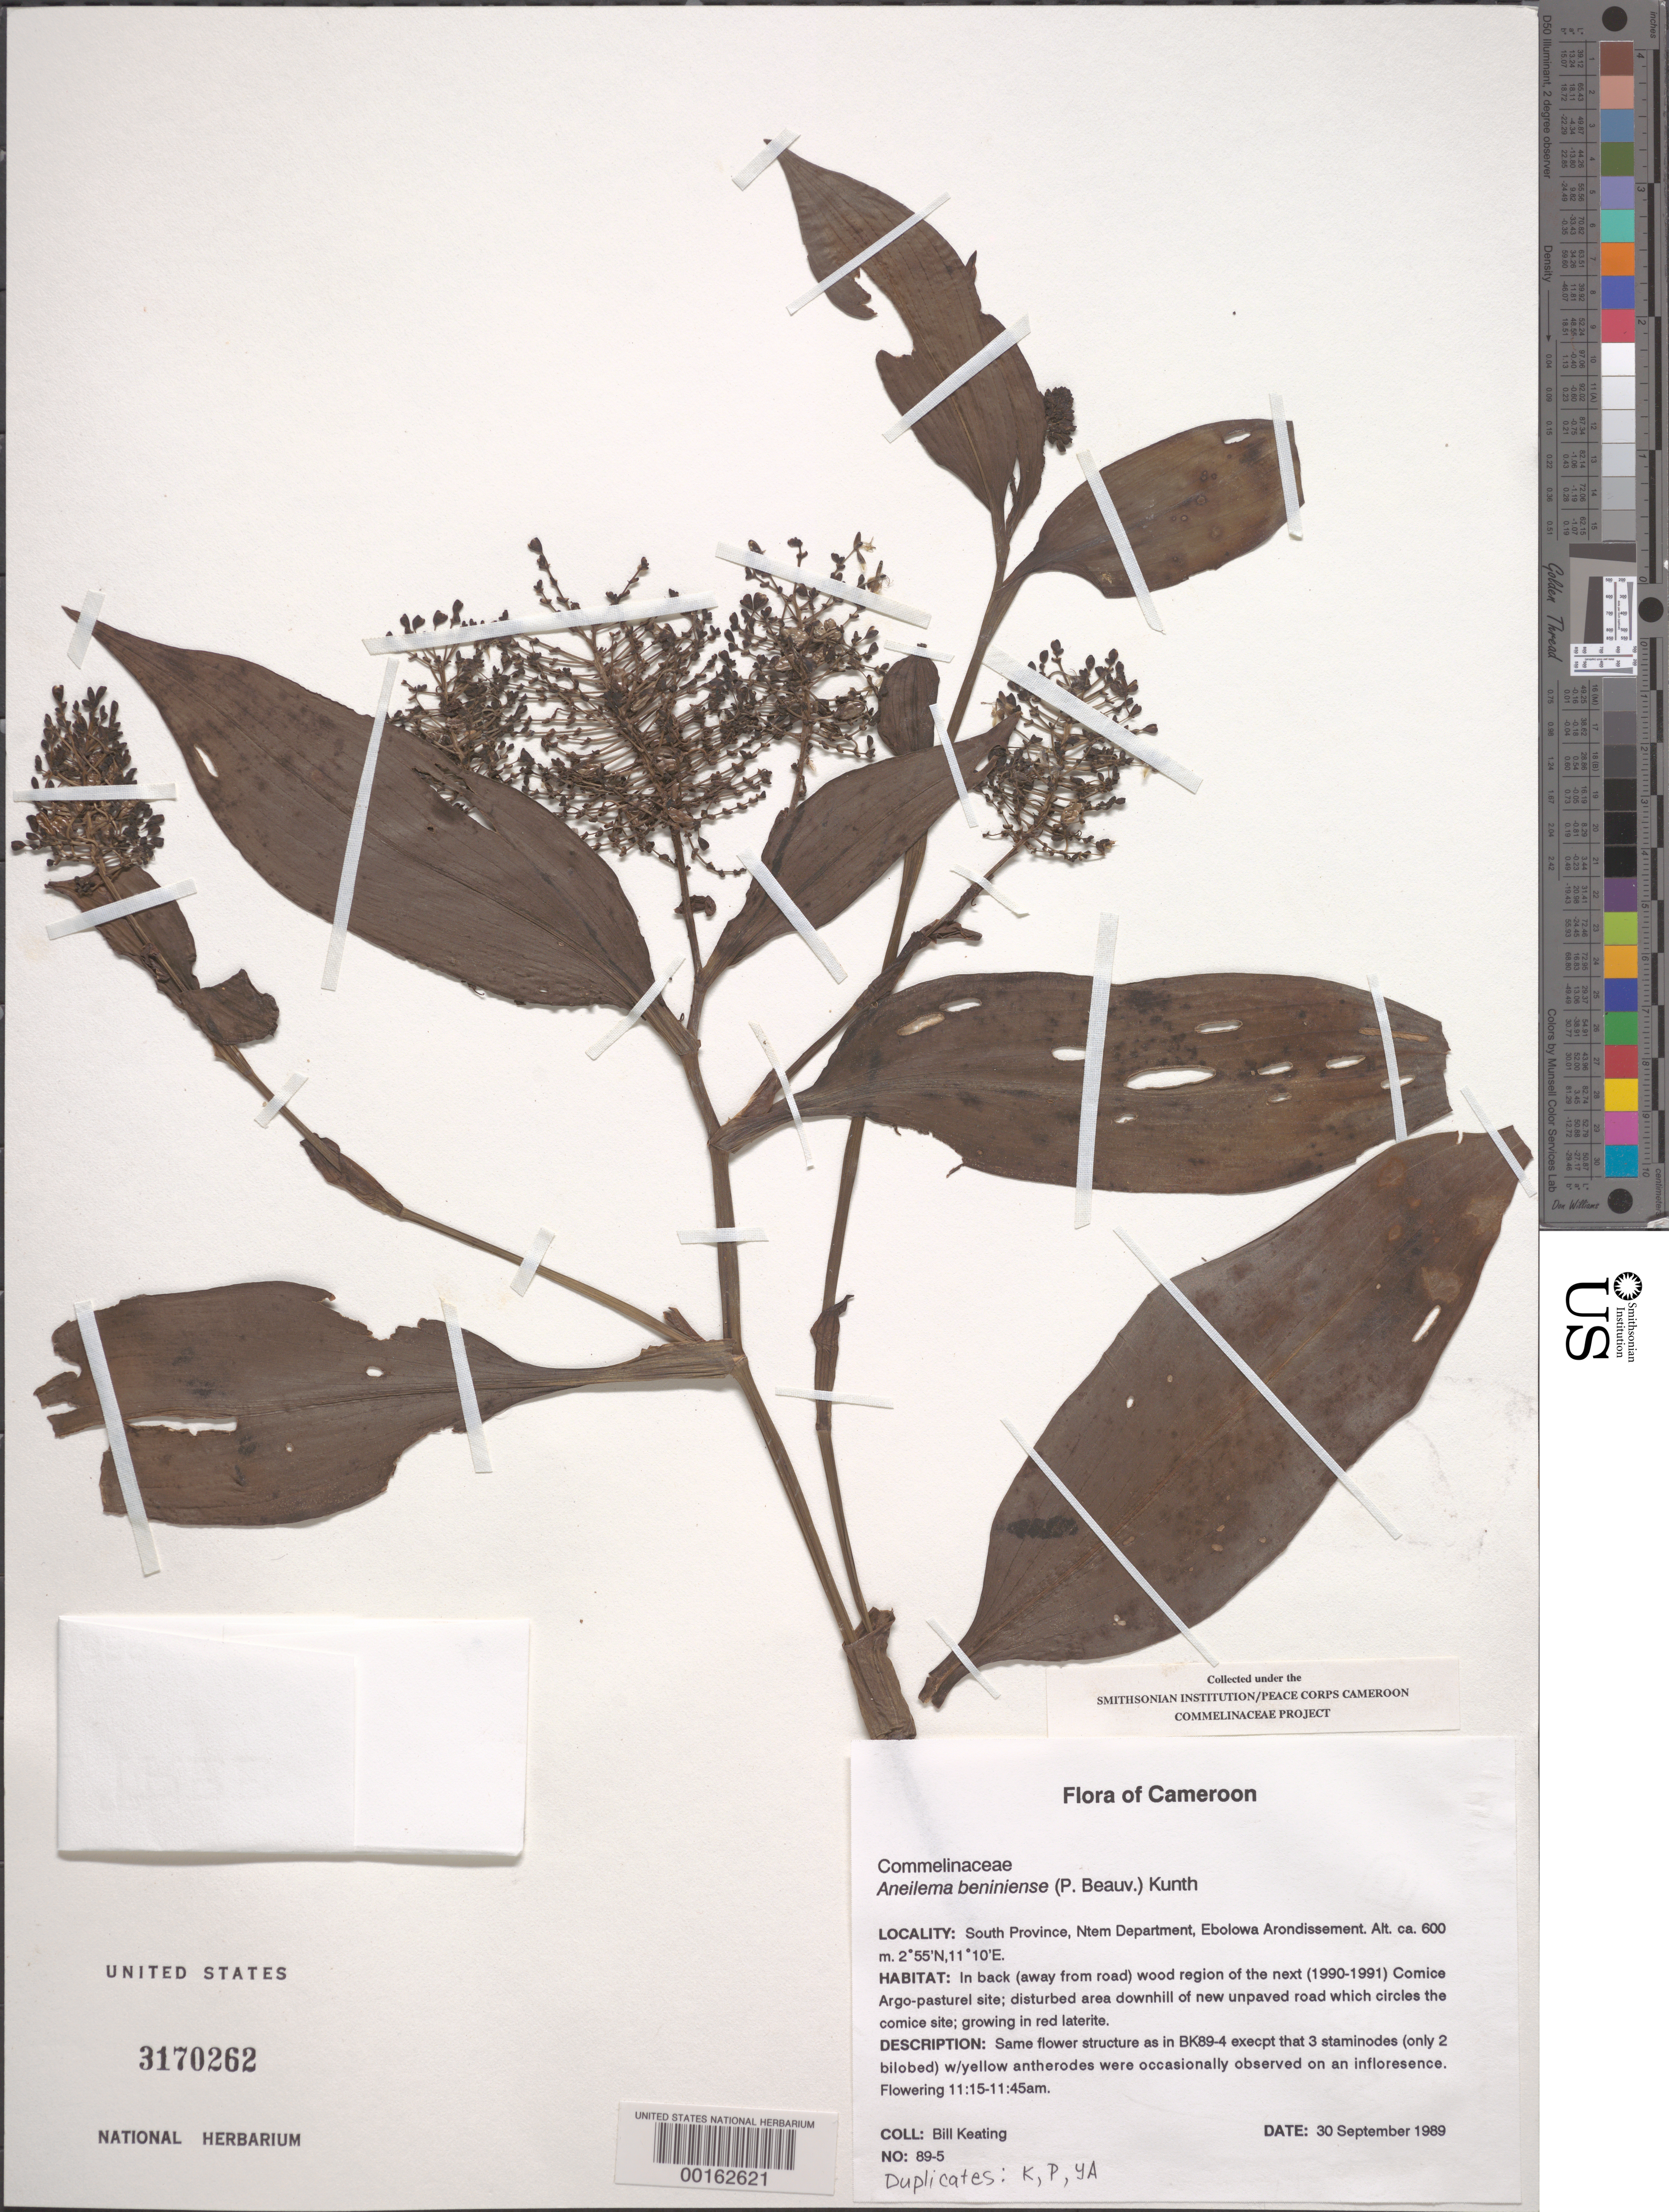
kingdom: Plantae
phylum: Tracheophyta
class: Liliopsida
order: Commelinales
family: Commelinaceae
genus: Aneilema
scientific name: Aneilema beniniense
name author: (P. Beauv.) Kunth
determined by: Faden, Robert B., (US), Smithsonian Institution - National Museum of Natural History (UNITED STATES)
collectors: B. Keating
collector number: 89-5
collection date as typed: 30 Sep 1989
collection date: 1989-09-30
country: Cameroon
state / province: Sud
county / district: Ntem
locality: Ebolowa arrondissement. 2 55'n, 11 10'e.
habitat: Backwood regn, dstrbd area near new road, grows in red laterite.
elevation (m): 600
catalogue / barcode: US 3170262